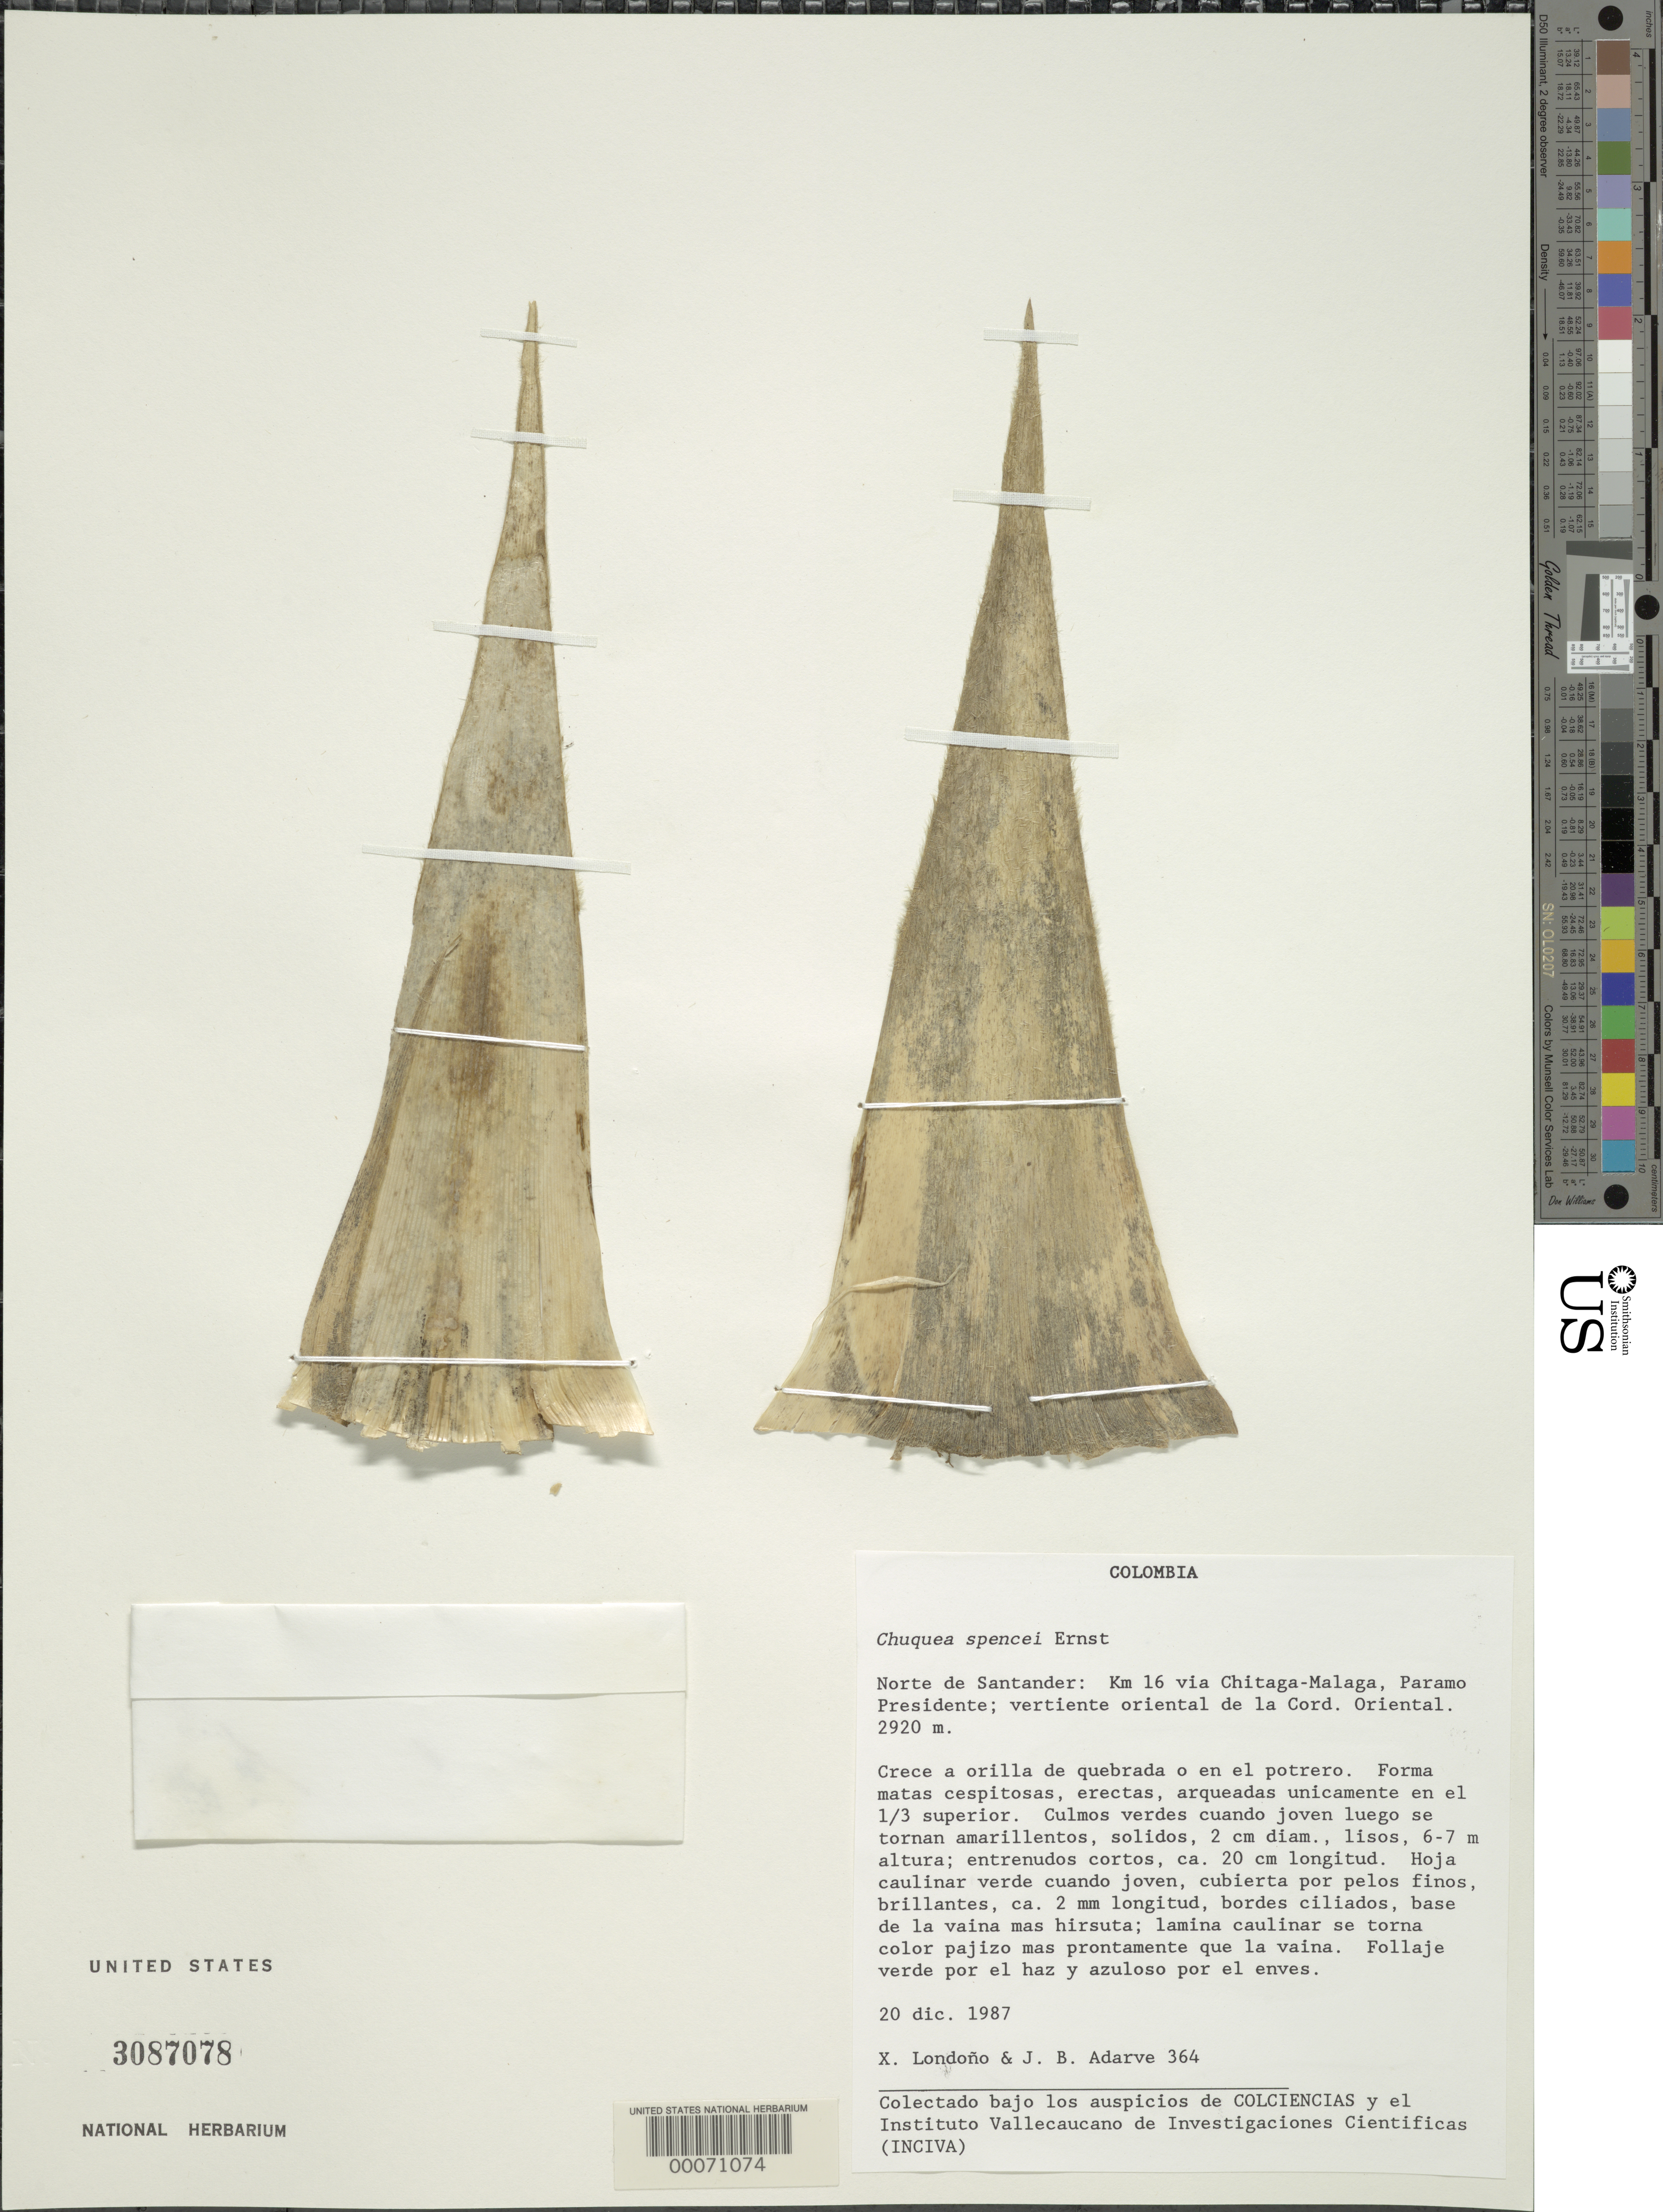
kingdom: Plantae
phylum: Tracheophyta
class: Liliopsida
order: Poales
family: Poaceae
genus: Chusquea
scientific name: Chusquea spencei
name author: Ernst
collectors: X. Londoño & J. B. Adarve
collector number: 364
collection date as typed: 20 Dec 1987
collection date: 1987-12-20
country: Colombia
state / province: Norte de Santander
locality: Km 16 by Chitaga-Malaga, Paramo Presidente, E slope of La Cord. Oriental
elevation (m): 2920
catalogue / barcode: US 3087078